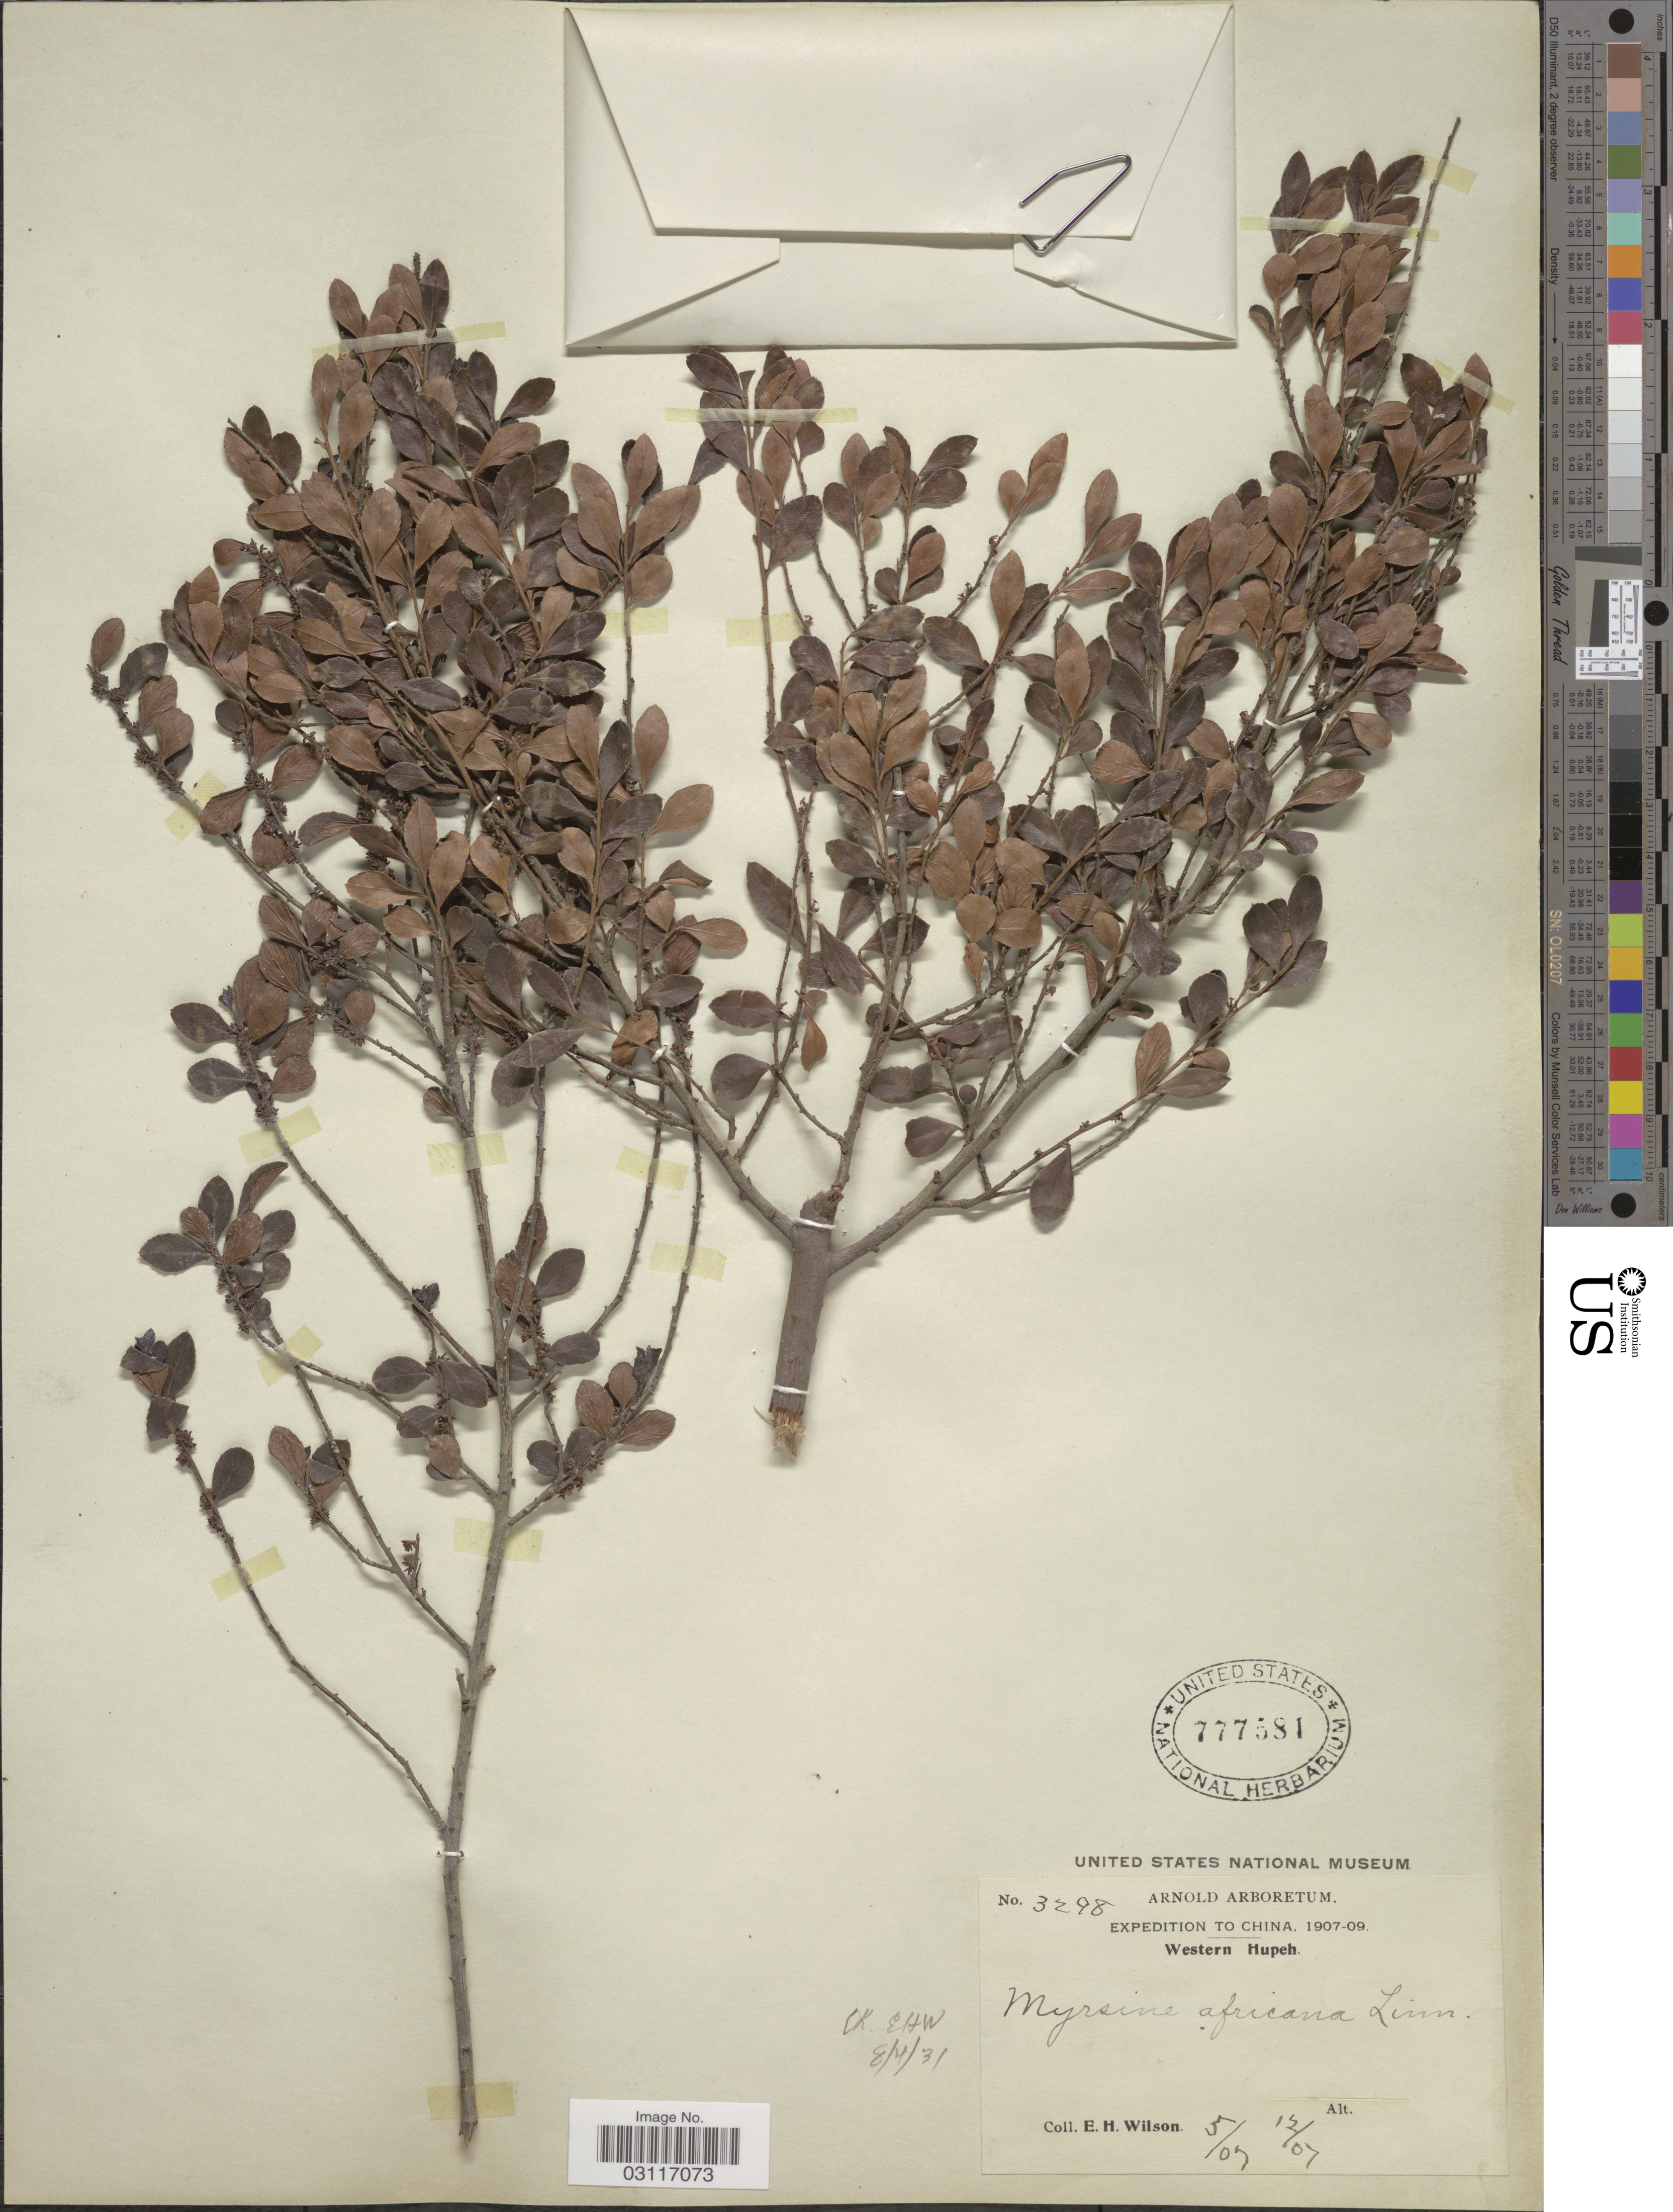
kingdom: Plantae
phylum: Tracheophyta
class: Magnoliopsida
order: Ericales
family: Primulaceae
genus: Myrsine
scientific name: Myrsine africana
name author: L.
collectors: E. Wilson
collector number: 3298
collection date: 1907-05/1907-12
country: China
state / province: Hubei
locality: Western Hupeh.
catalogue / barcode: US 777581